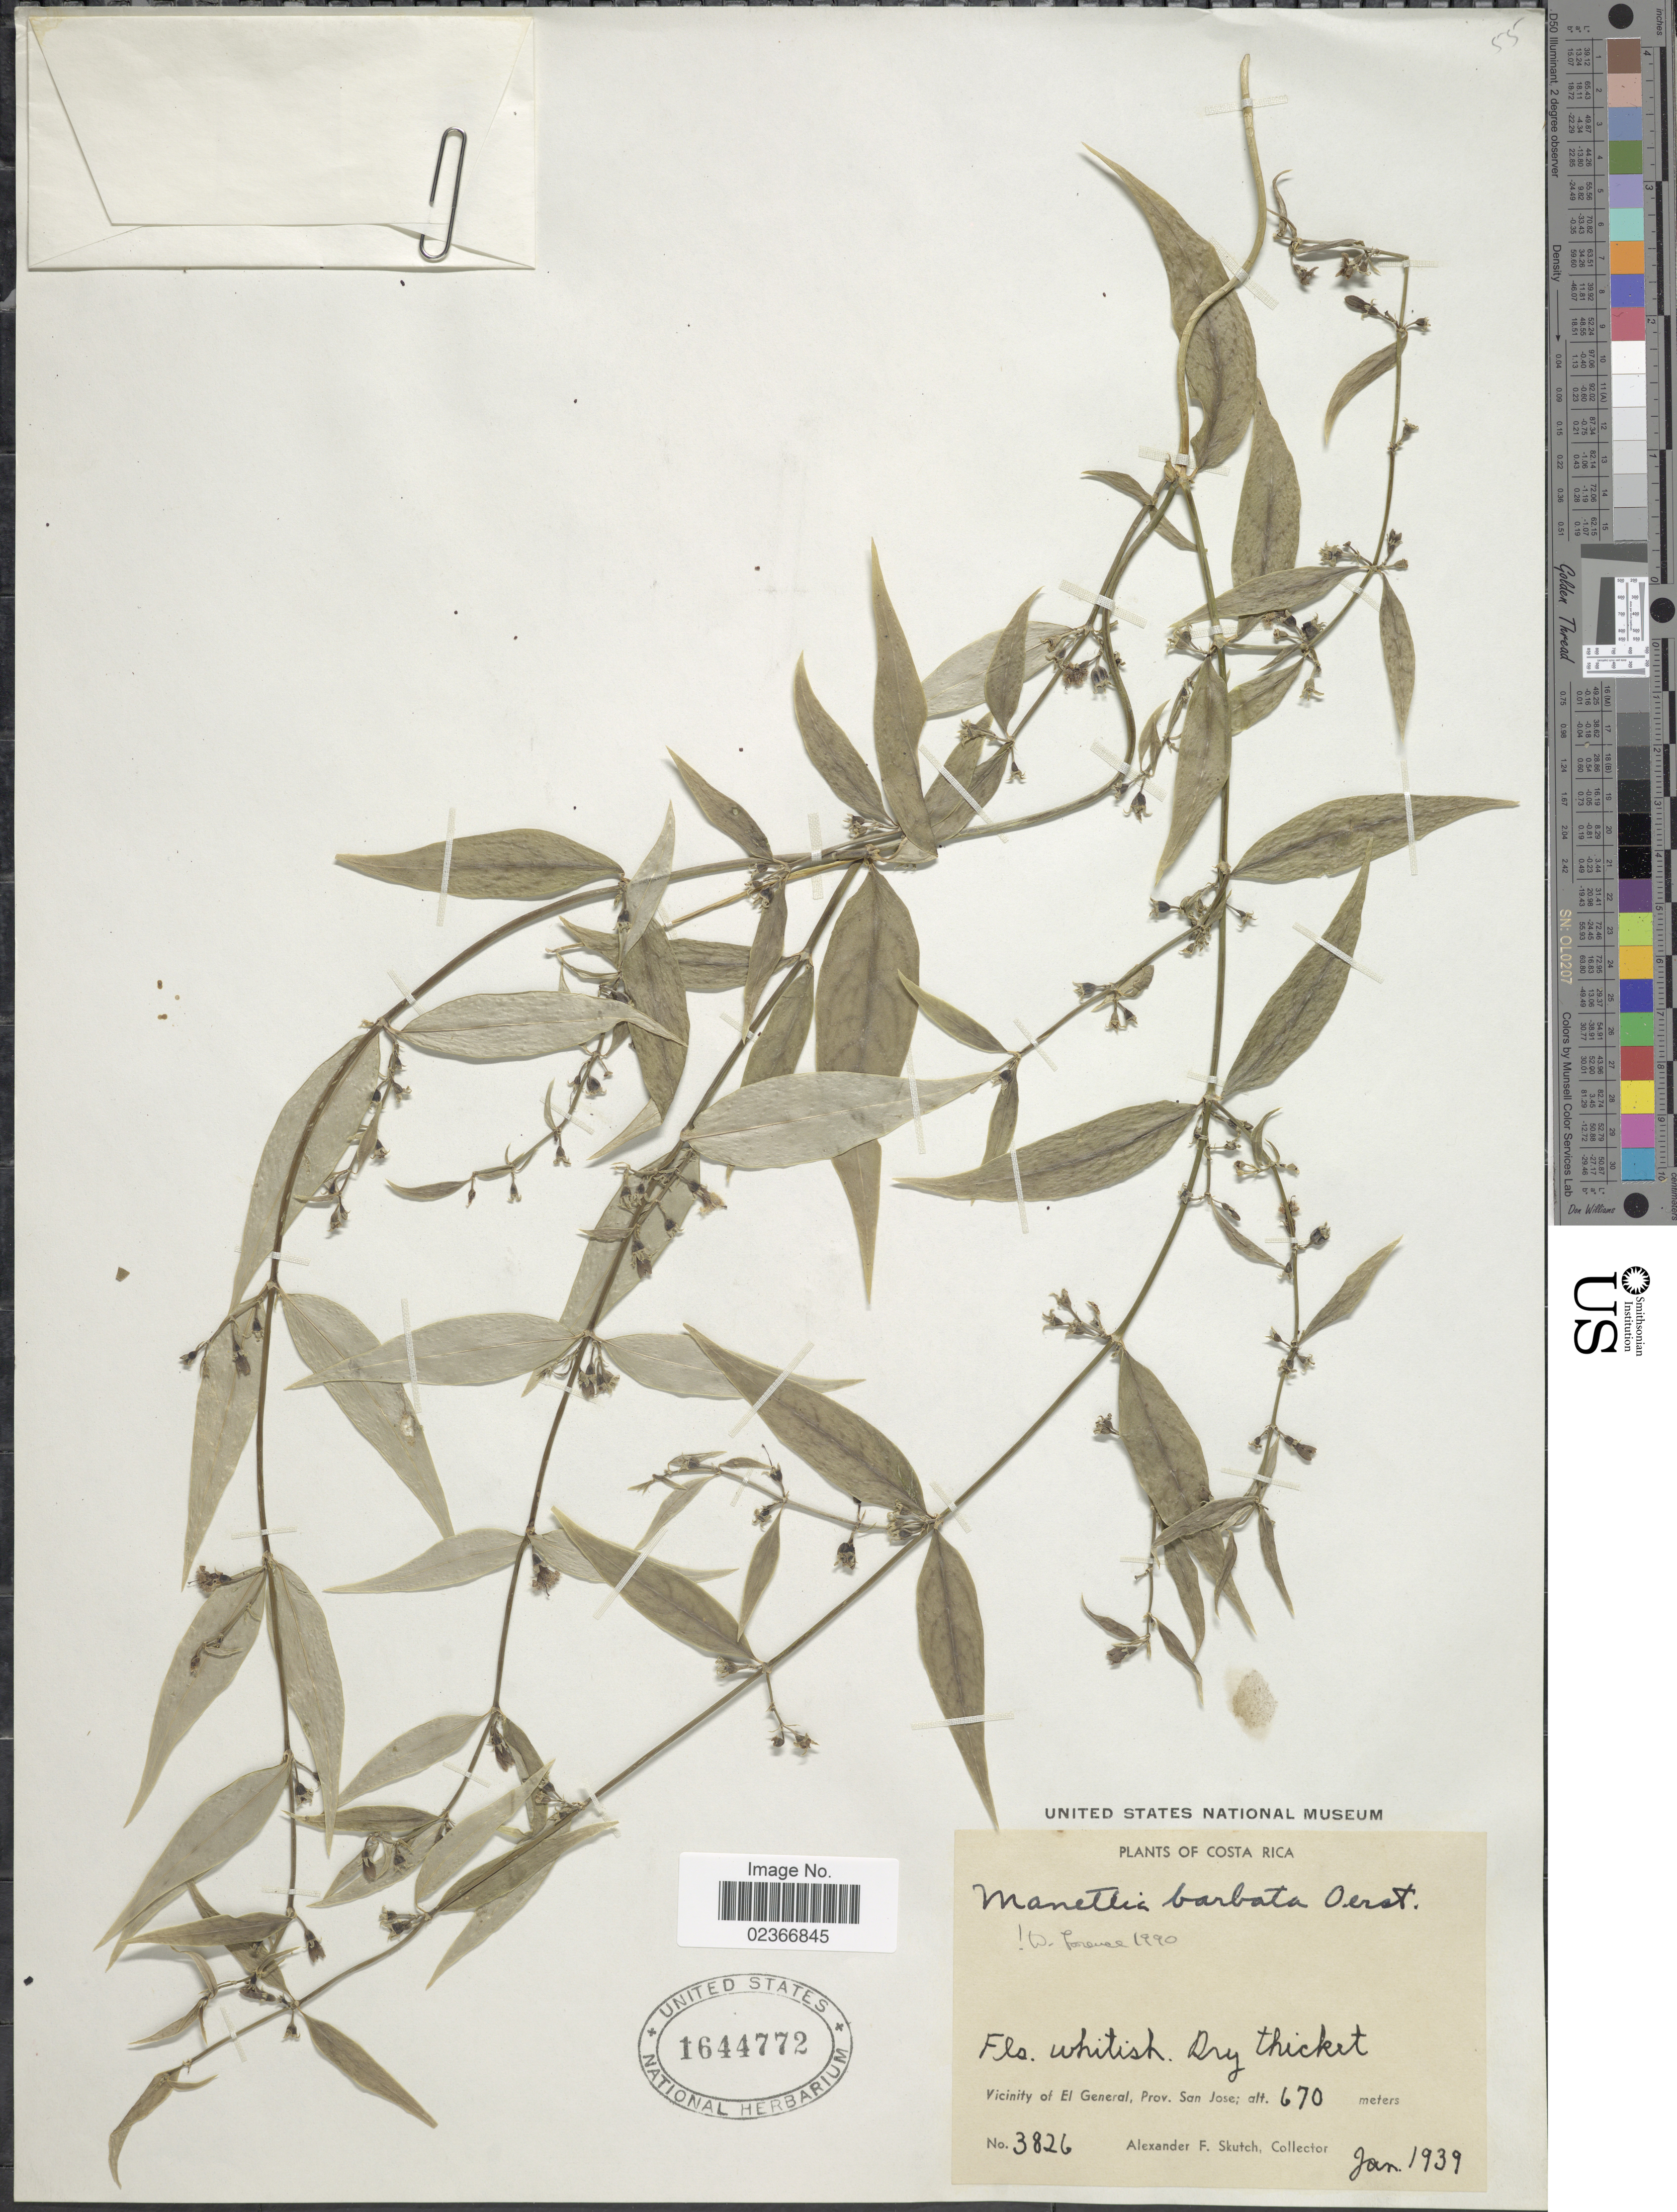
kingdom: Plantae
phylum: Tracheophyta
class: Magnoliopsida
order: Gentianales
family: Rubiaceae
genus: Manettia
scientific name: Manettia barbata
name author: Oerst.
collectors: A. F. Skutch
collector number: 3826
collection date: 1939-01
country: Costa Rica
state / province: San José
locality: Vicinity of El General, Prov. San Jose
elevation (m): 670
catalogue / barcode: US 1644772